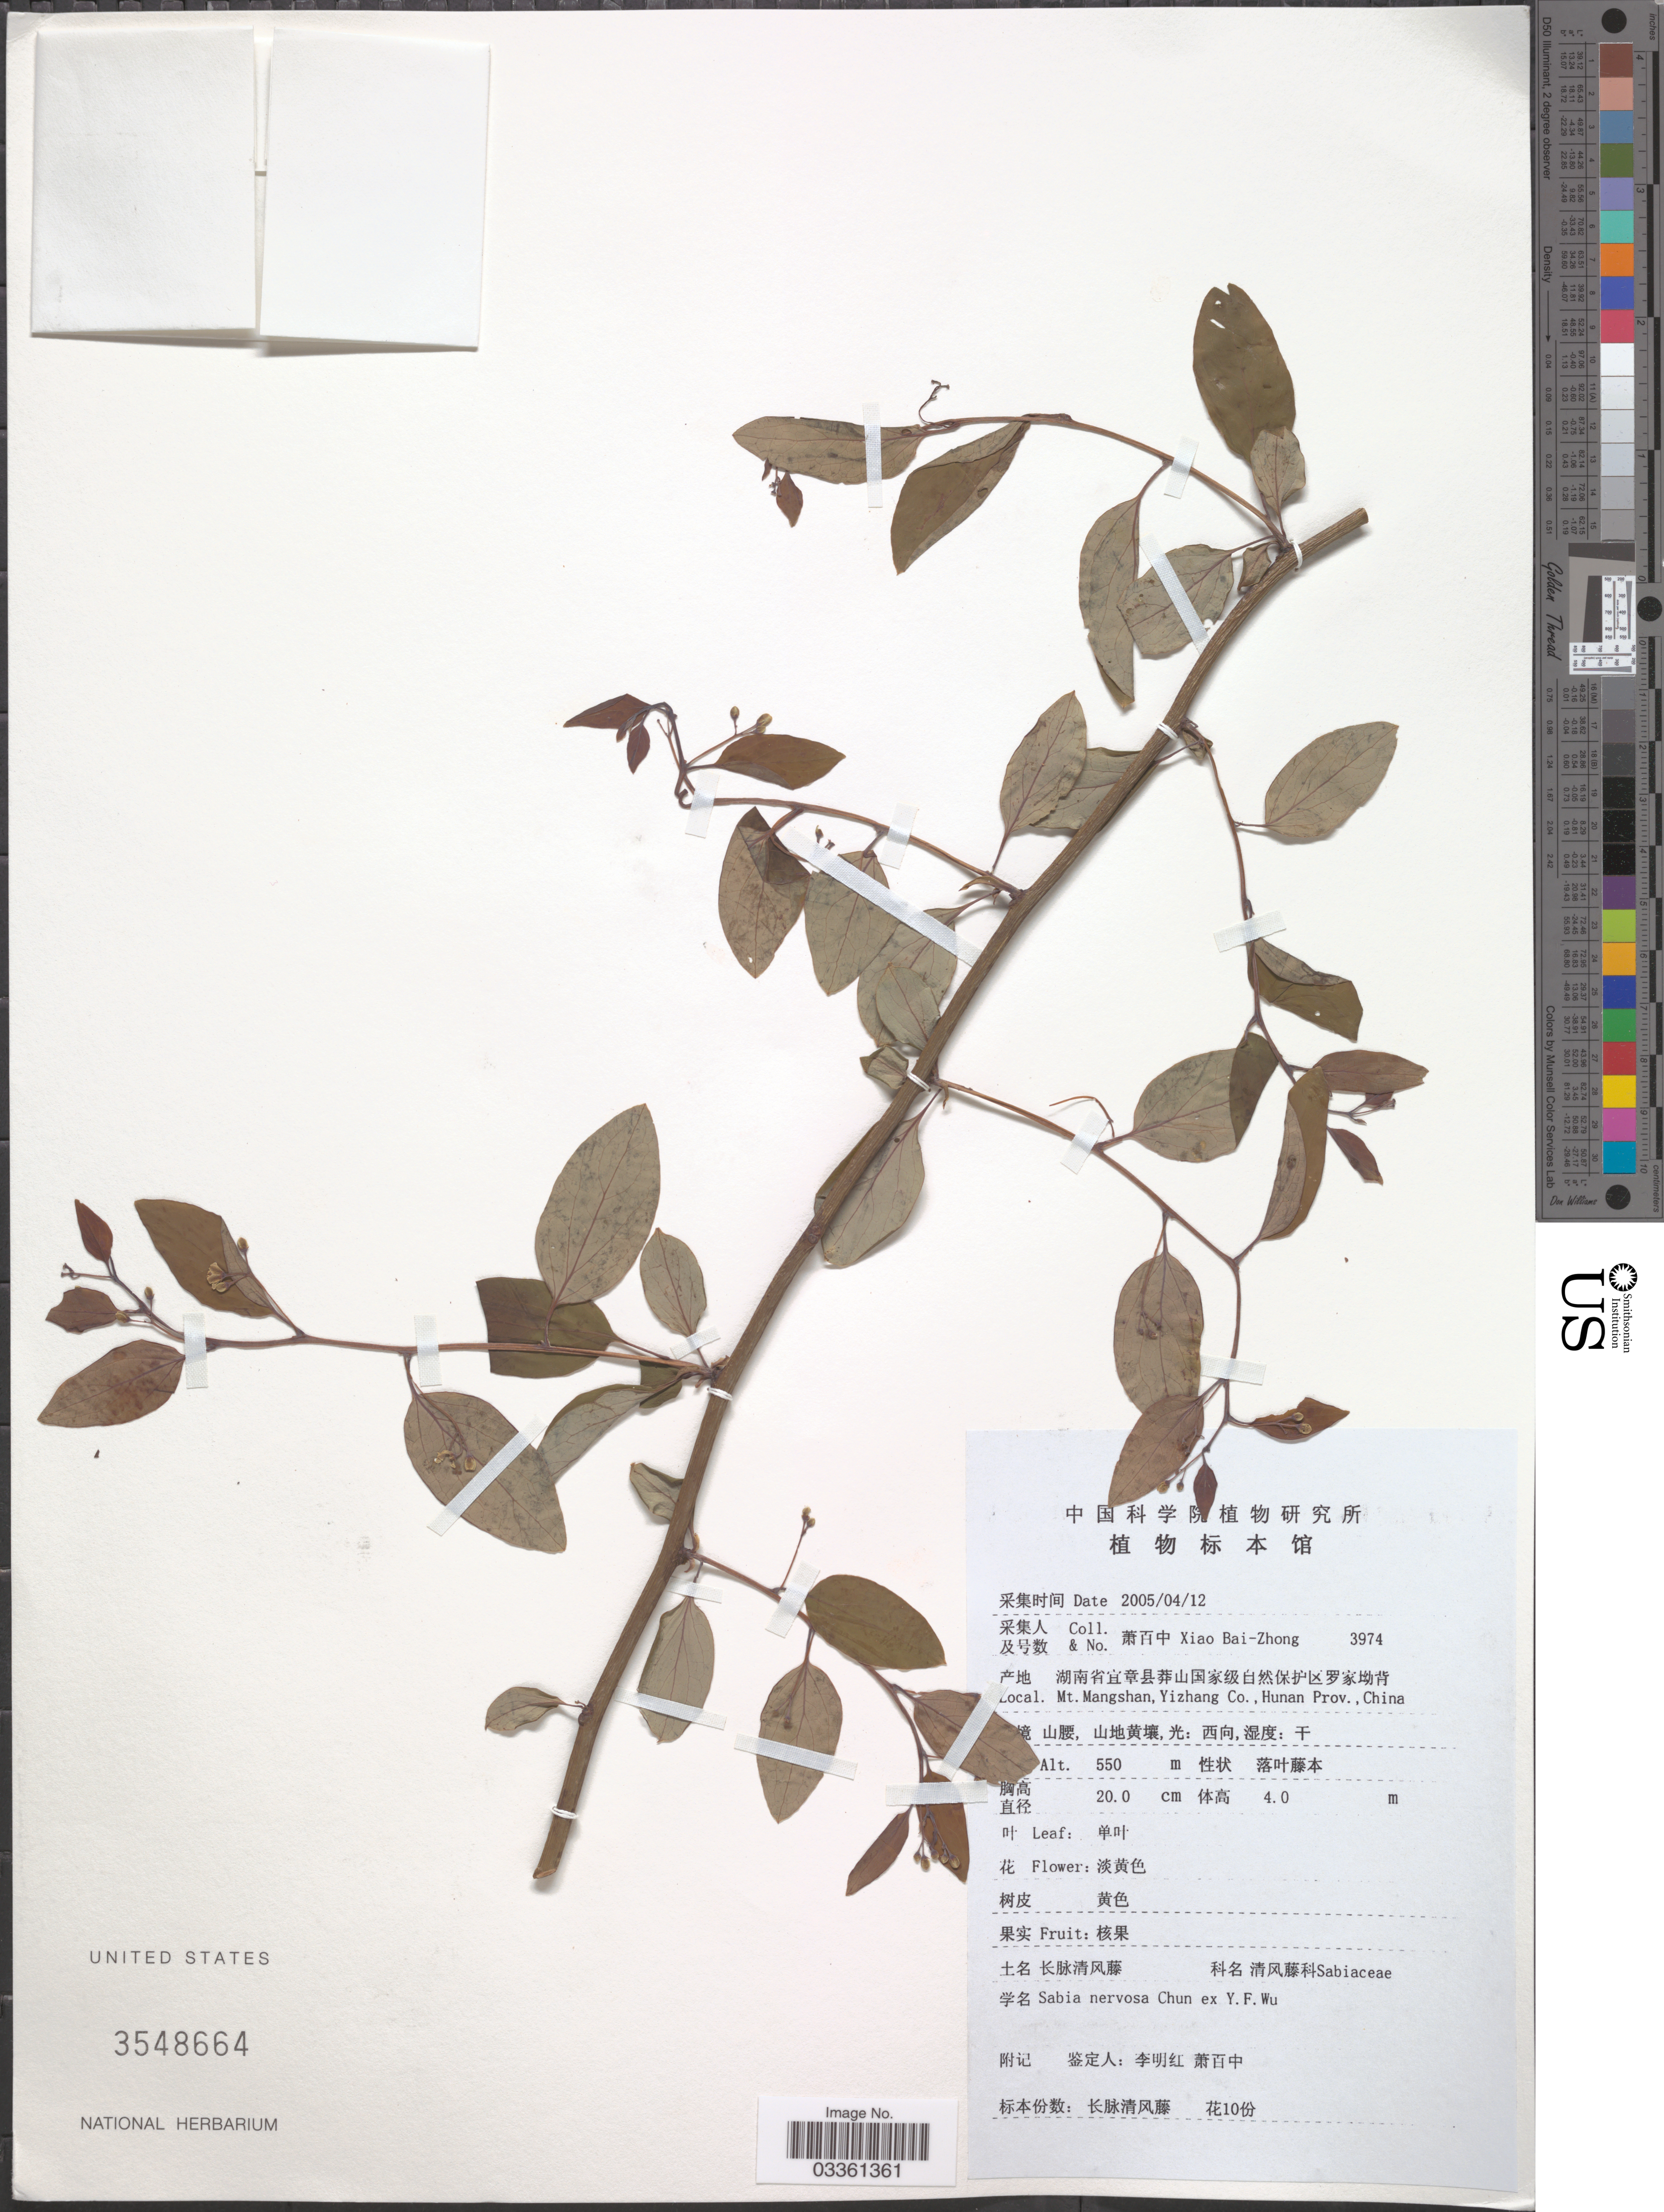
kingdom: Plantae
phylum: Tracheophyta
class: Magnoliopsida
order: Proteales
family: Sabiaceae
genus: Sabia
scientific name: Sabia nervosa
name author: Chun ex Y.F. Wu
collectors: B. Z. Xiao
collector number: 3974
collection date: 2005-04-12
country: China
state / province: Hunan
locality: Mt. Mangshan, Yizhang Co.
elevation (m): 550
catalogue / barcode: US 3548664